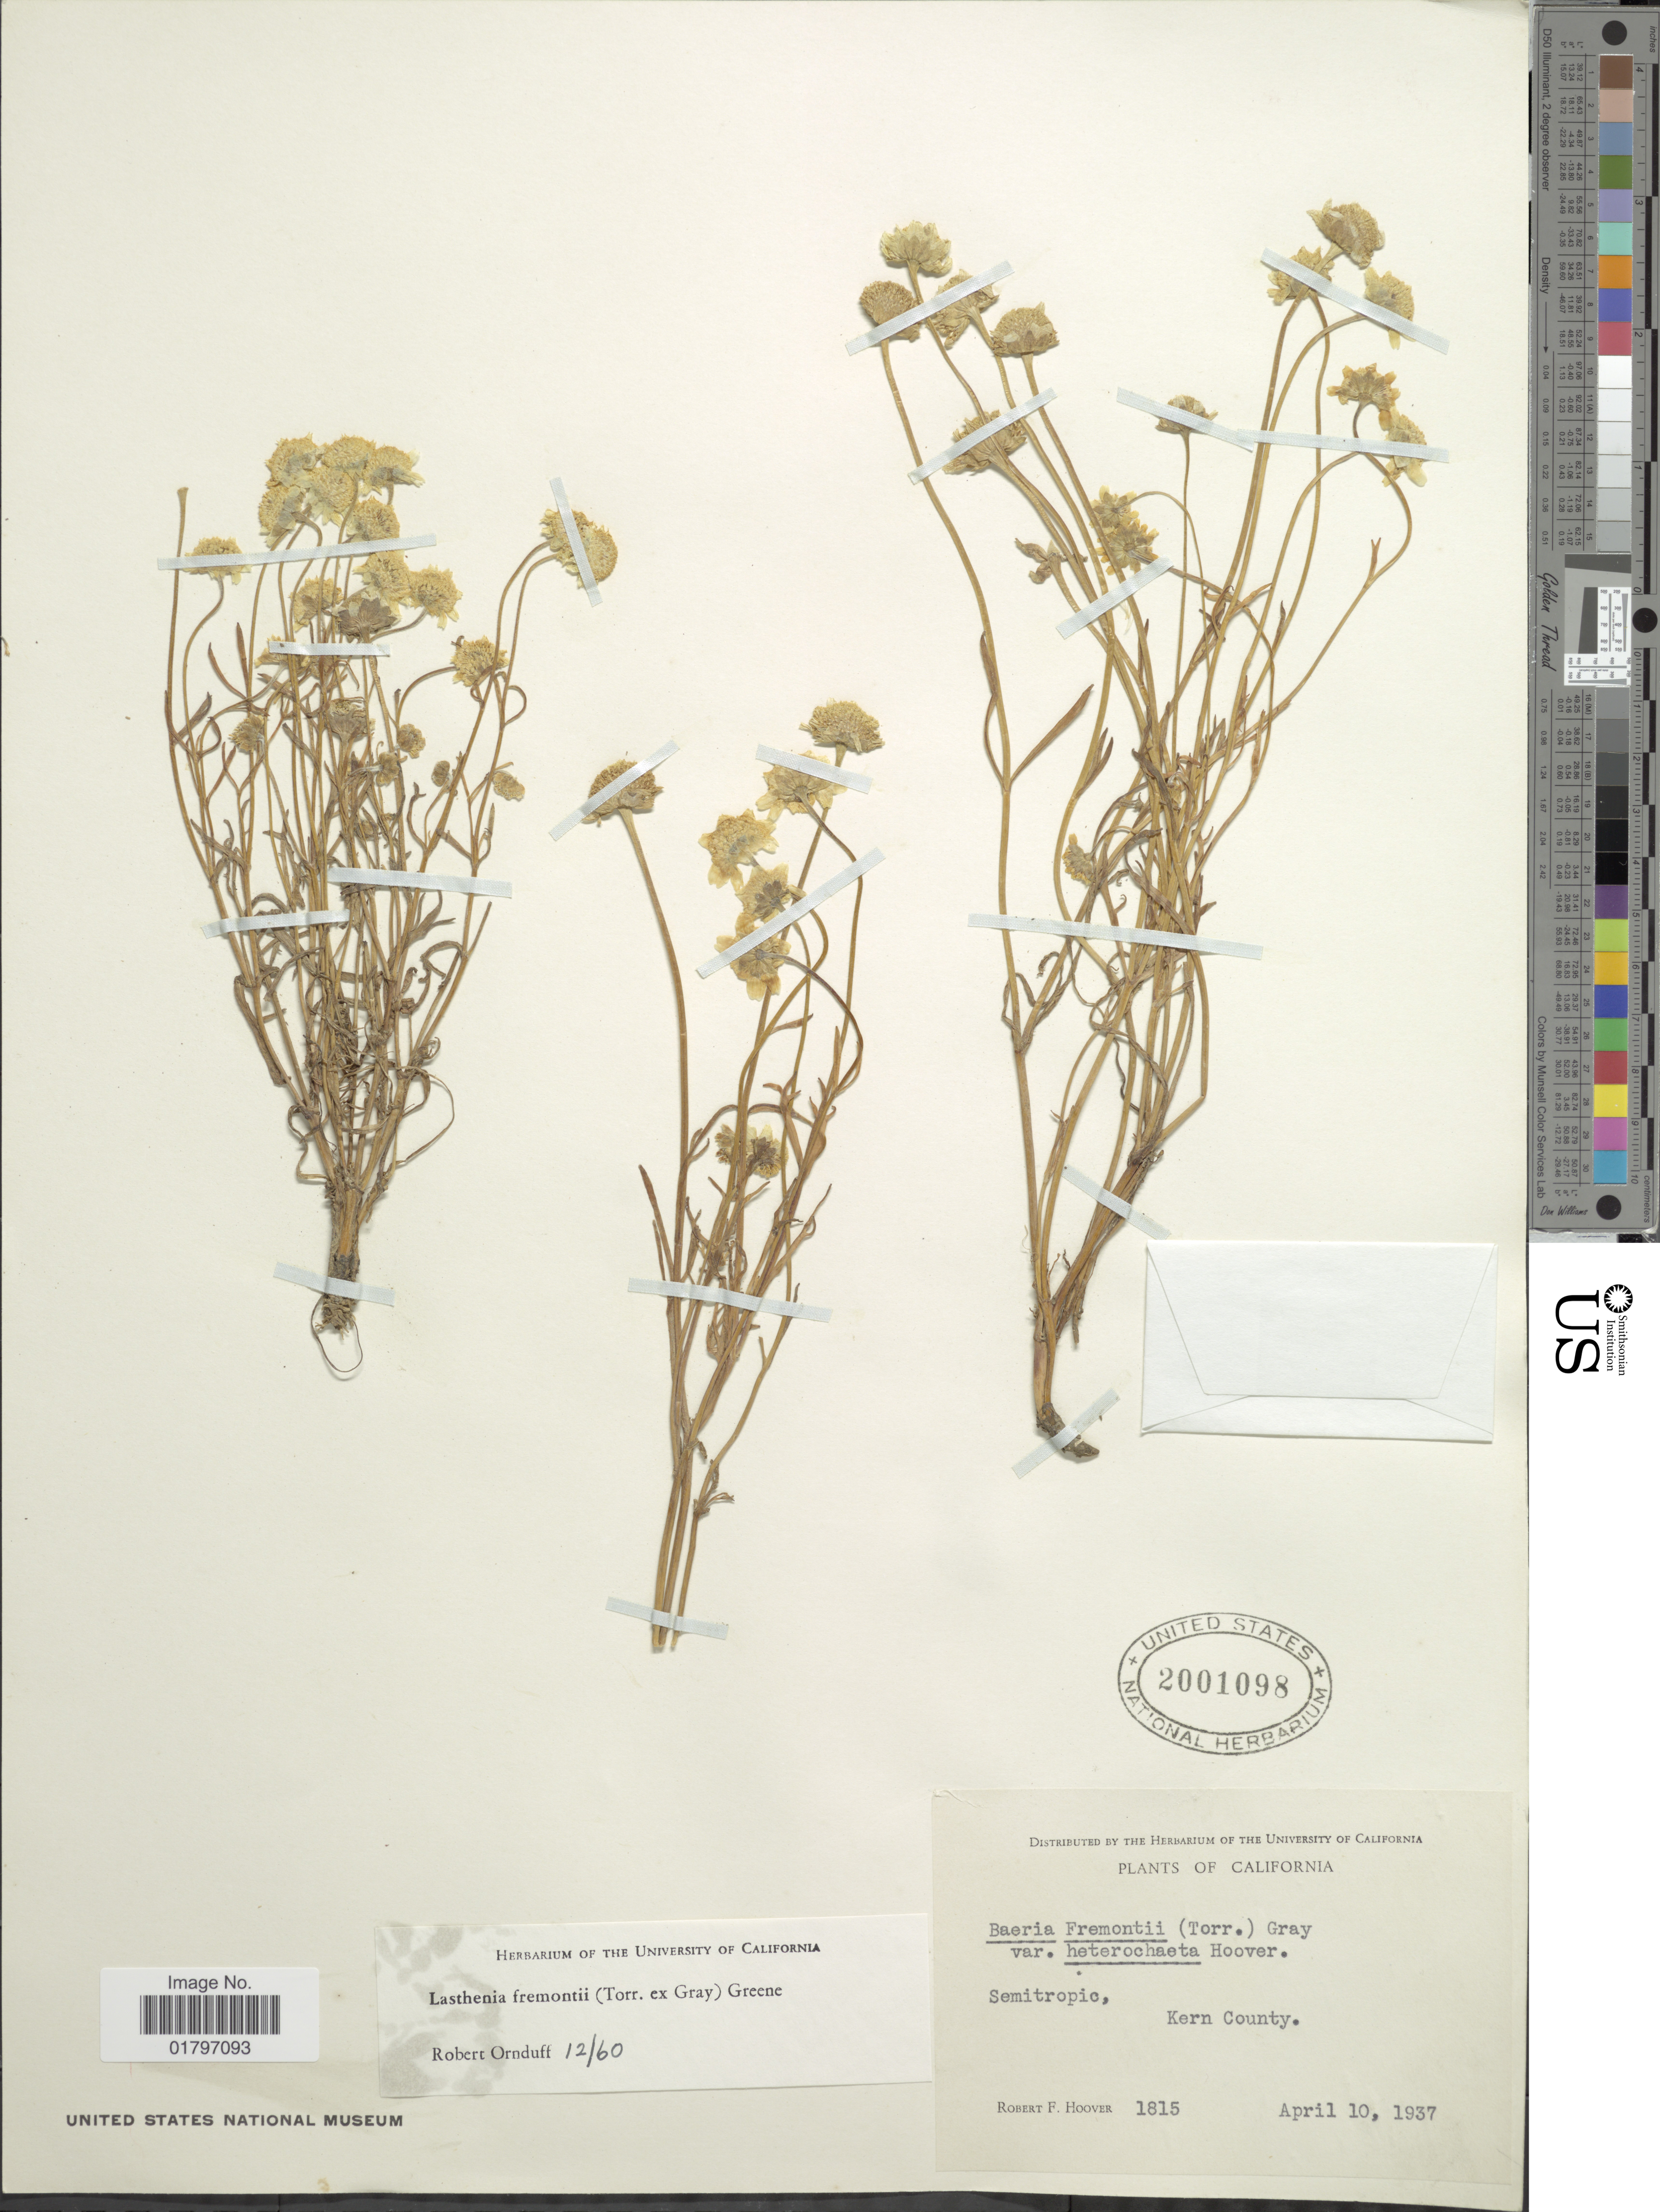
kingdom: Plantae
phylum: Tracheophyta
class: Magnoliopsida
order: Asterales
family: Asteraceae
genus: Lasthenia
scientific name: Lasthenia fremontii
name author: (Torr. ex A. Gray) Greene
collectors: R. F. Hoover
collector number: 1815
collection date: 1937-04-10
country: United States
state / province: California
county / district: Kern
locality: Semitropic, Kern County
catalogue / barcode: US 2001098